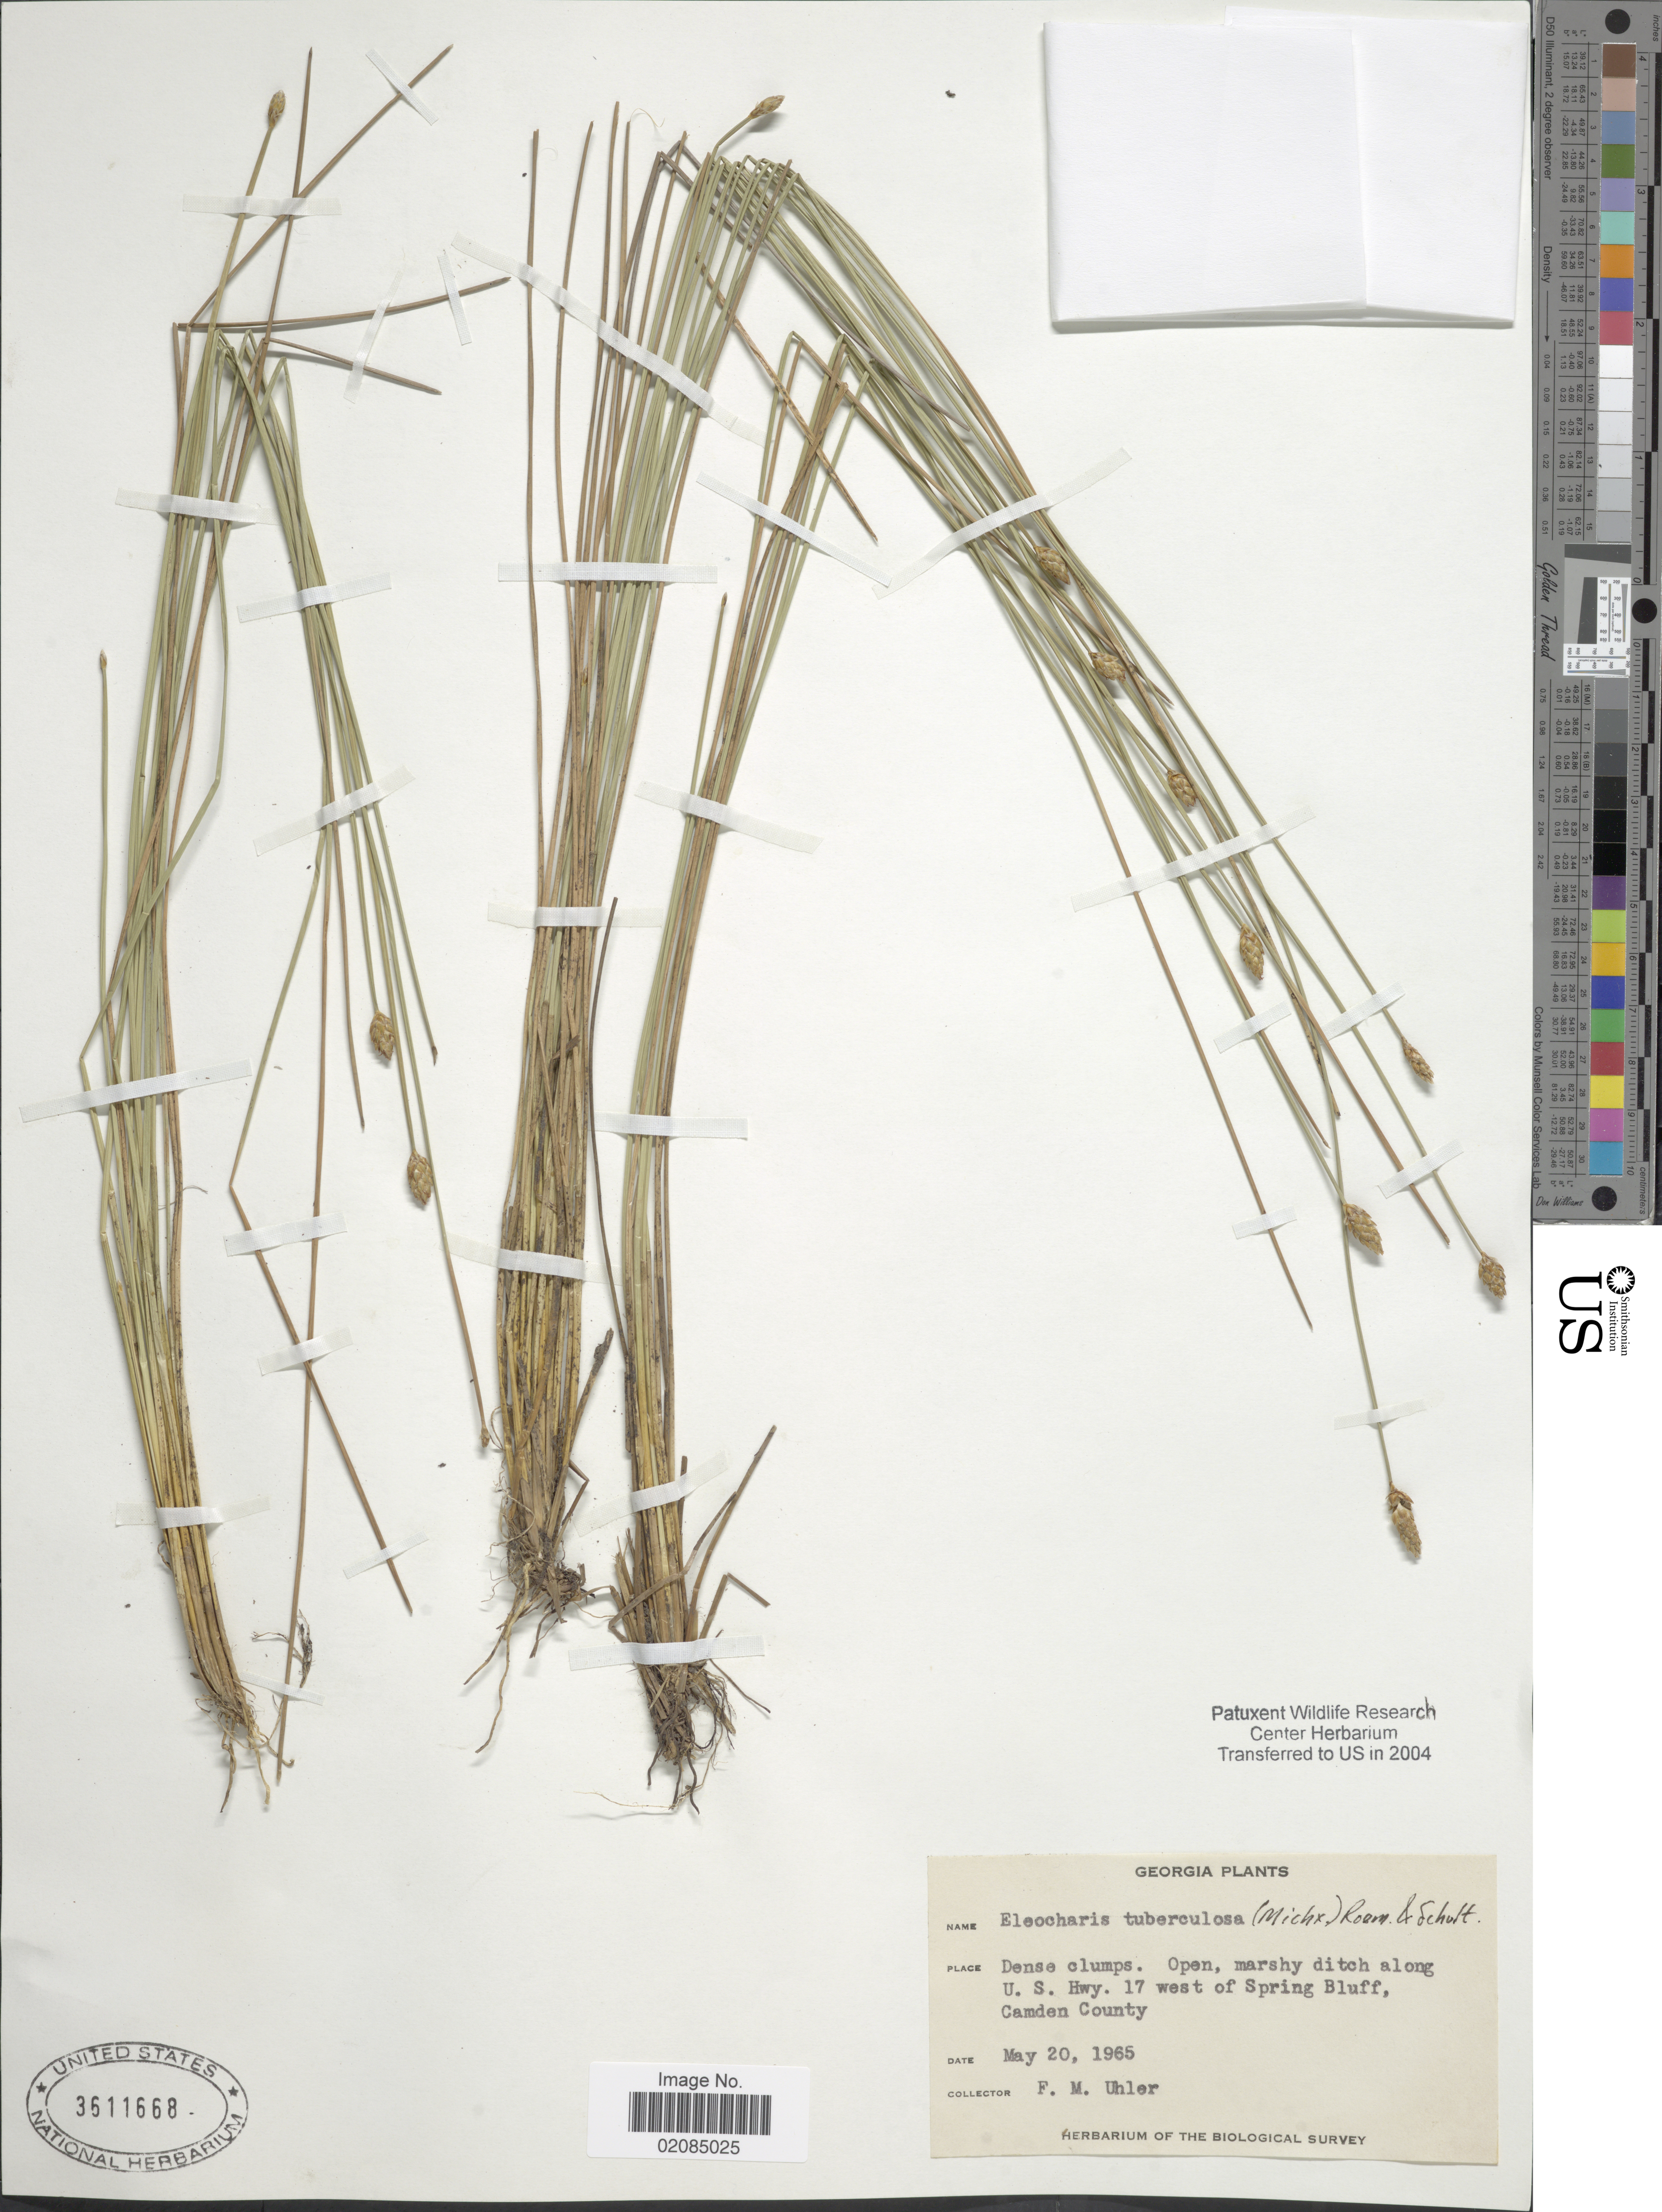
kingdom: Plantae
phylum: Tracheophyta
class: Liliopsida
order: Poales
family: Cyperaceae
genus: Eleocharis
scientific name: Eleocharis tuberculosa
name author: (Michx.) Roem. & Schult.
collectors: F. M. Uhler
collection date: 1965-05-20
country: United States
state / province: Georgia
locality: Marshy ditch along U.S. Hwy. 17 west of Spring Bluff, Camden County.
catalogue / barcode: US 3611668